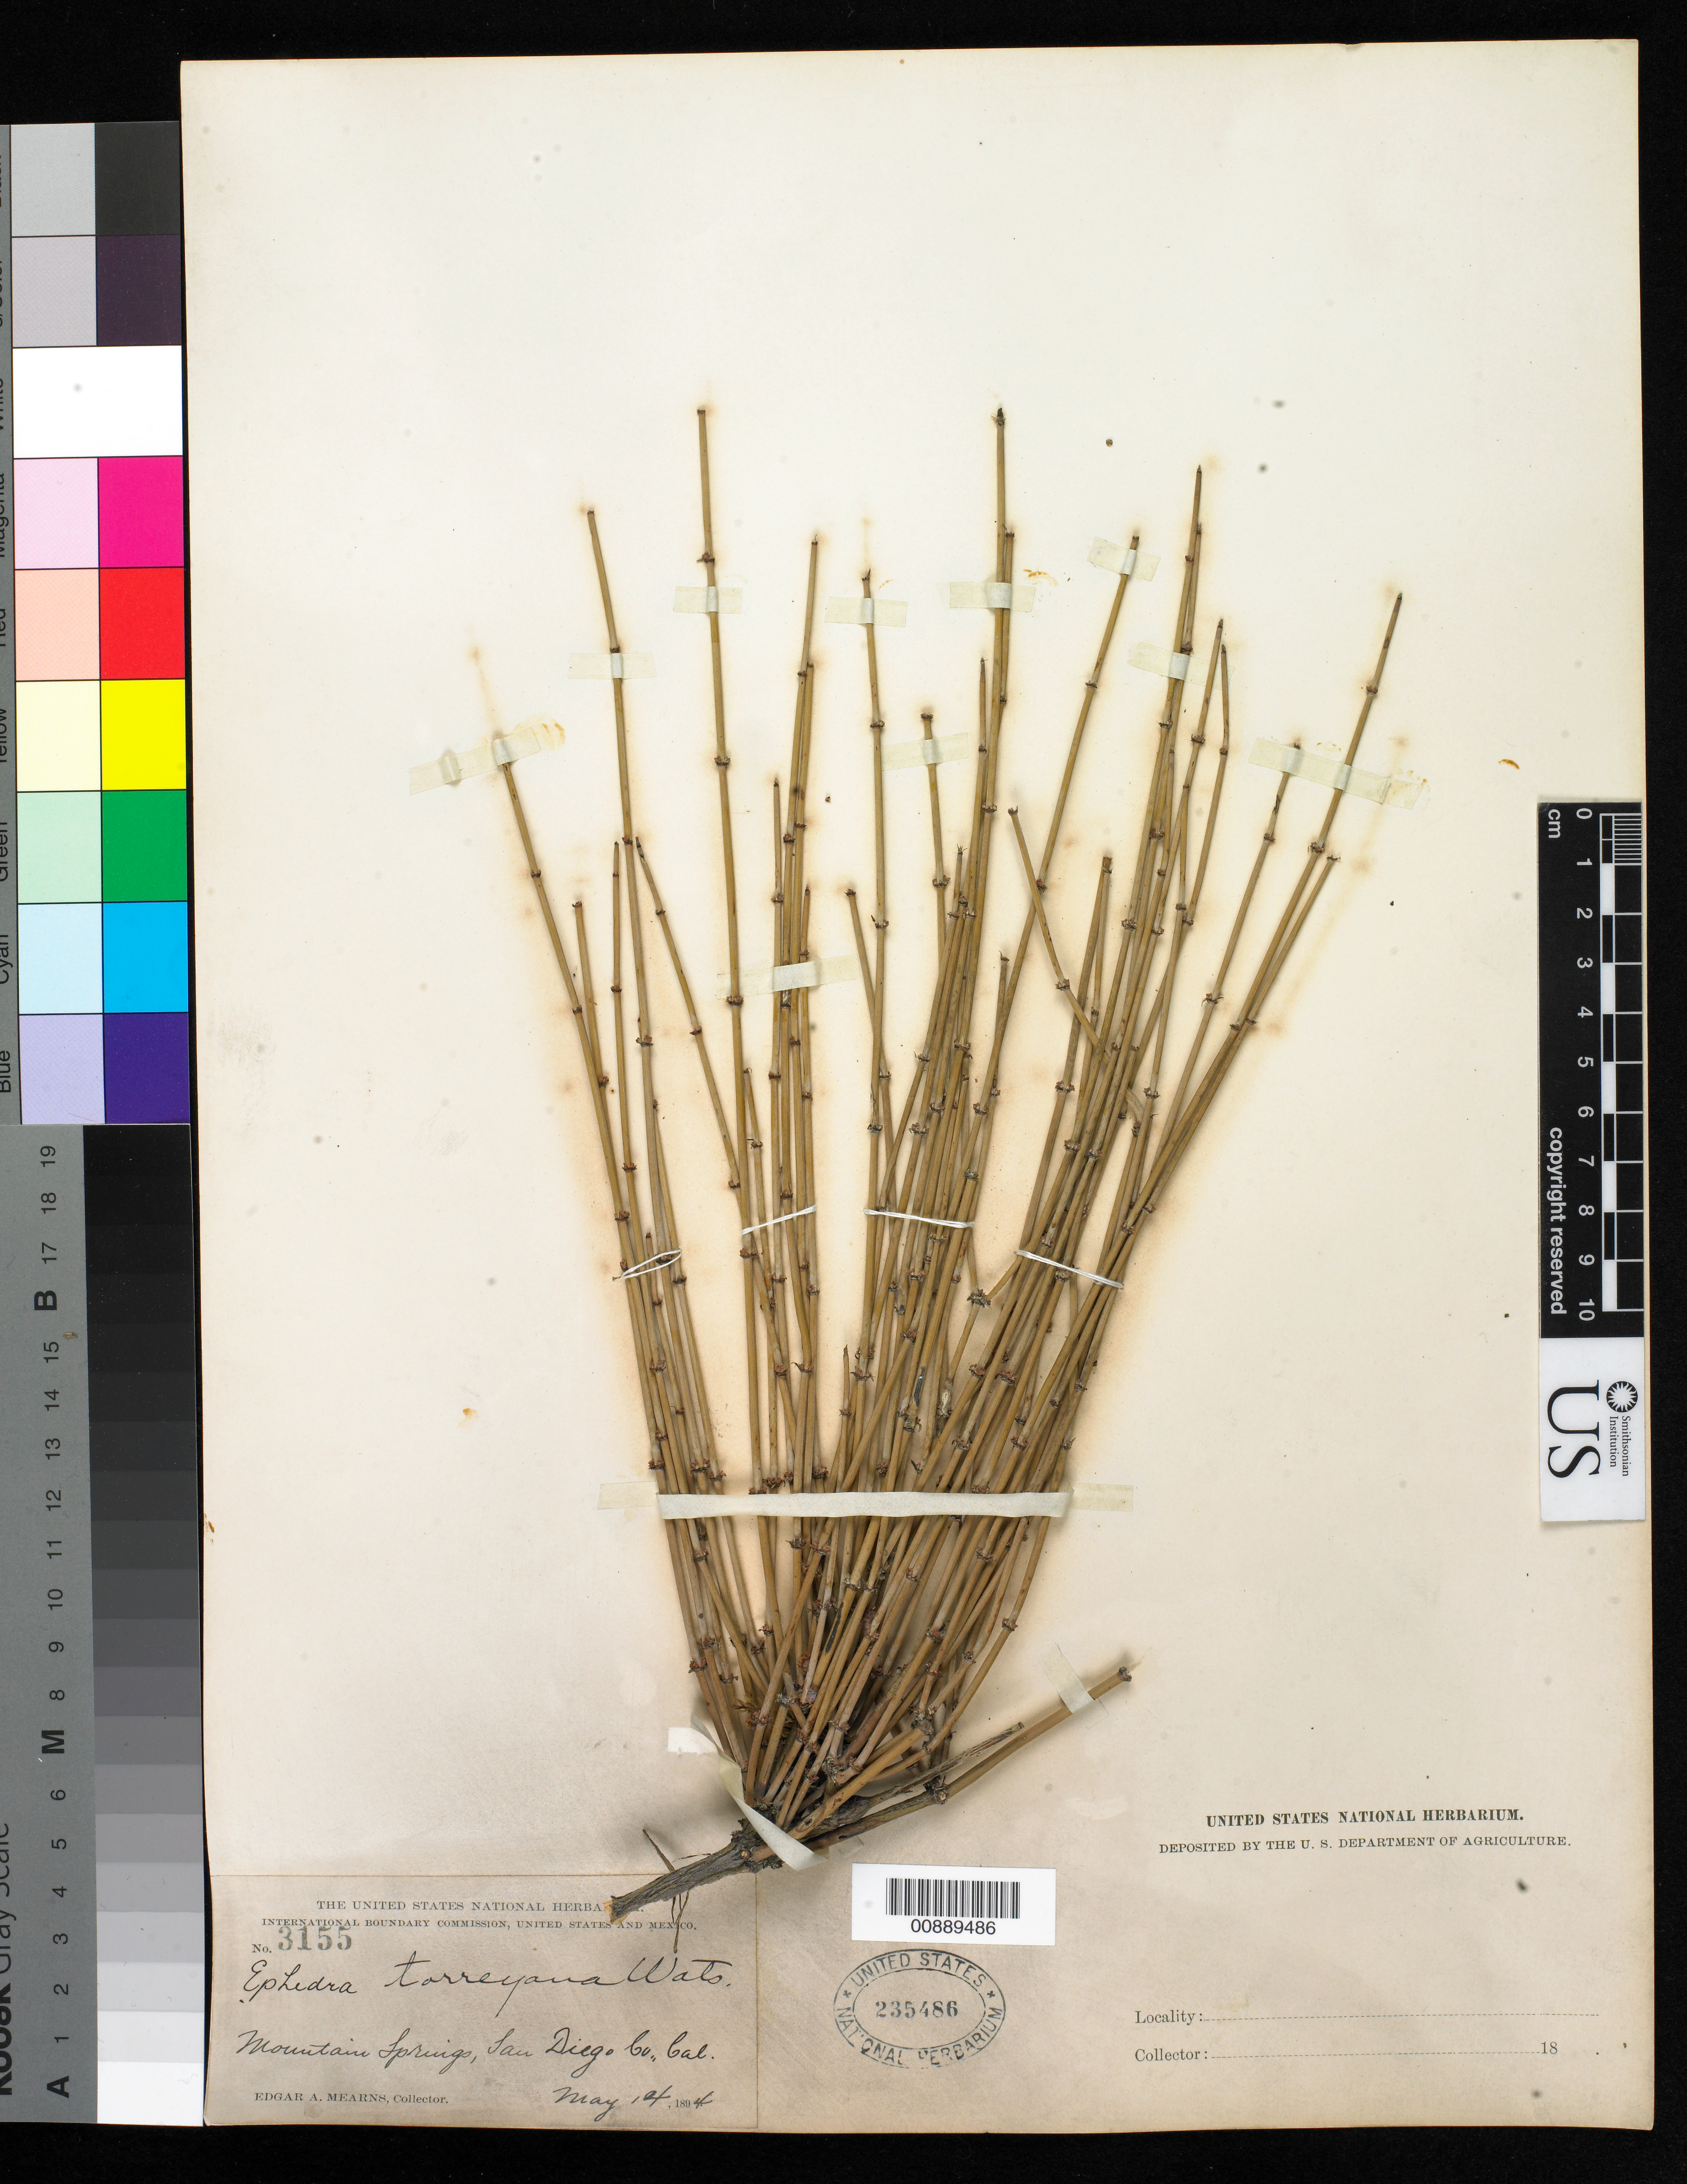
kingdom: Plantae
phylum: Tracheophyta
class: Gnetopsida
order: Ephedrales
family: Ephedraceae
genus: Ephedra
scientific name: Ephedra torreyana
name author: S. Watson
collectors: E. A. Mearns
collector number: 3155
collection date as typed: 14 May 1894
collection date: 1894-05-14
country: United States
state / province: California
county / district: San Diego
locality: Mountain Springs, San Diego County, California.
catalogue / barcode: US 235486